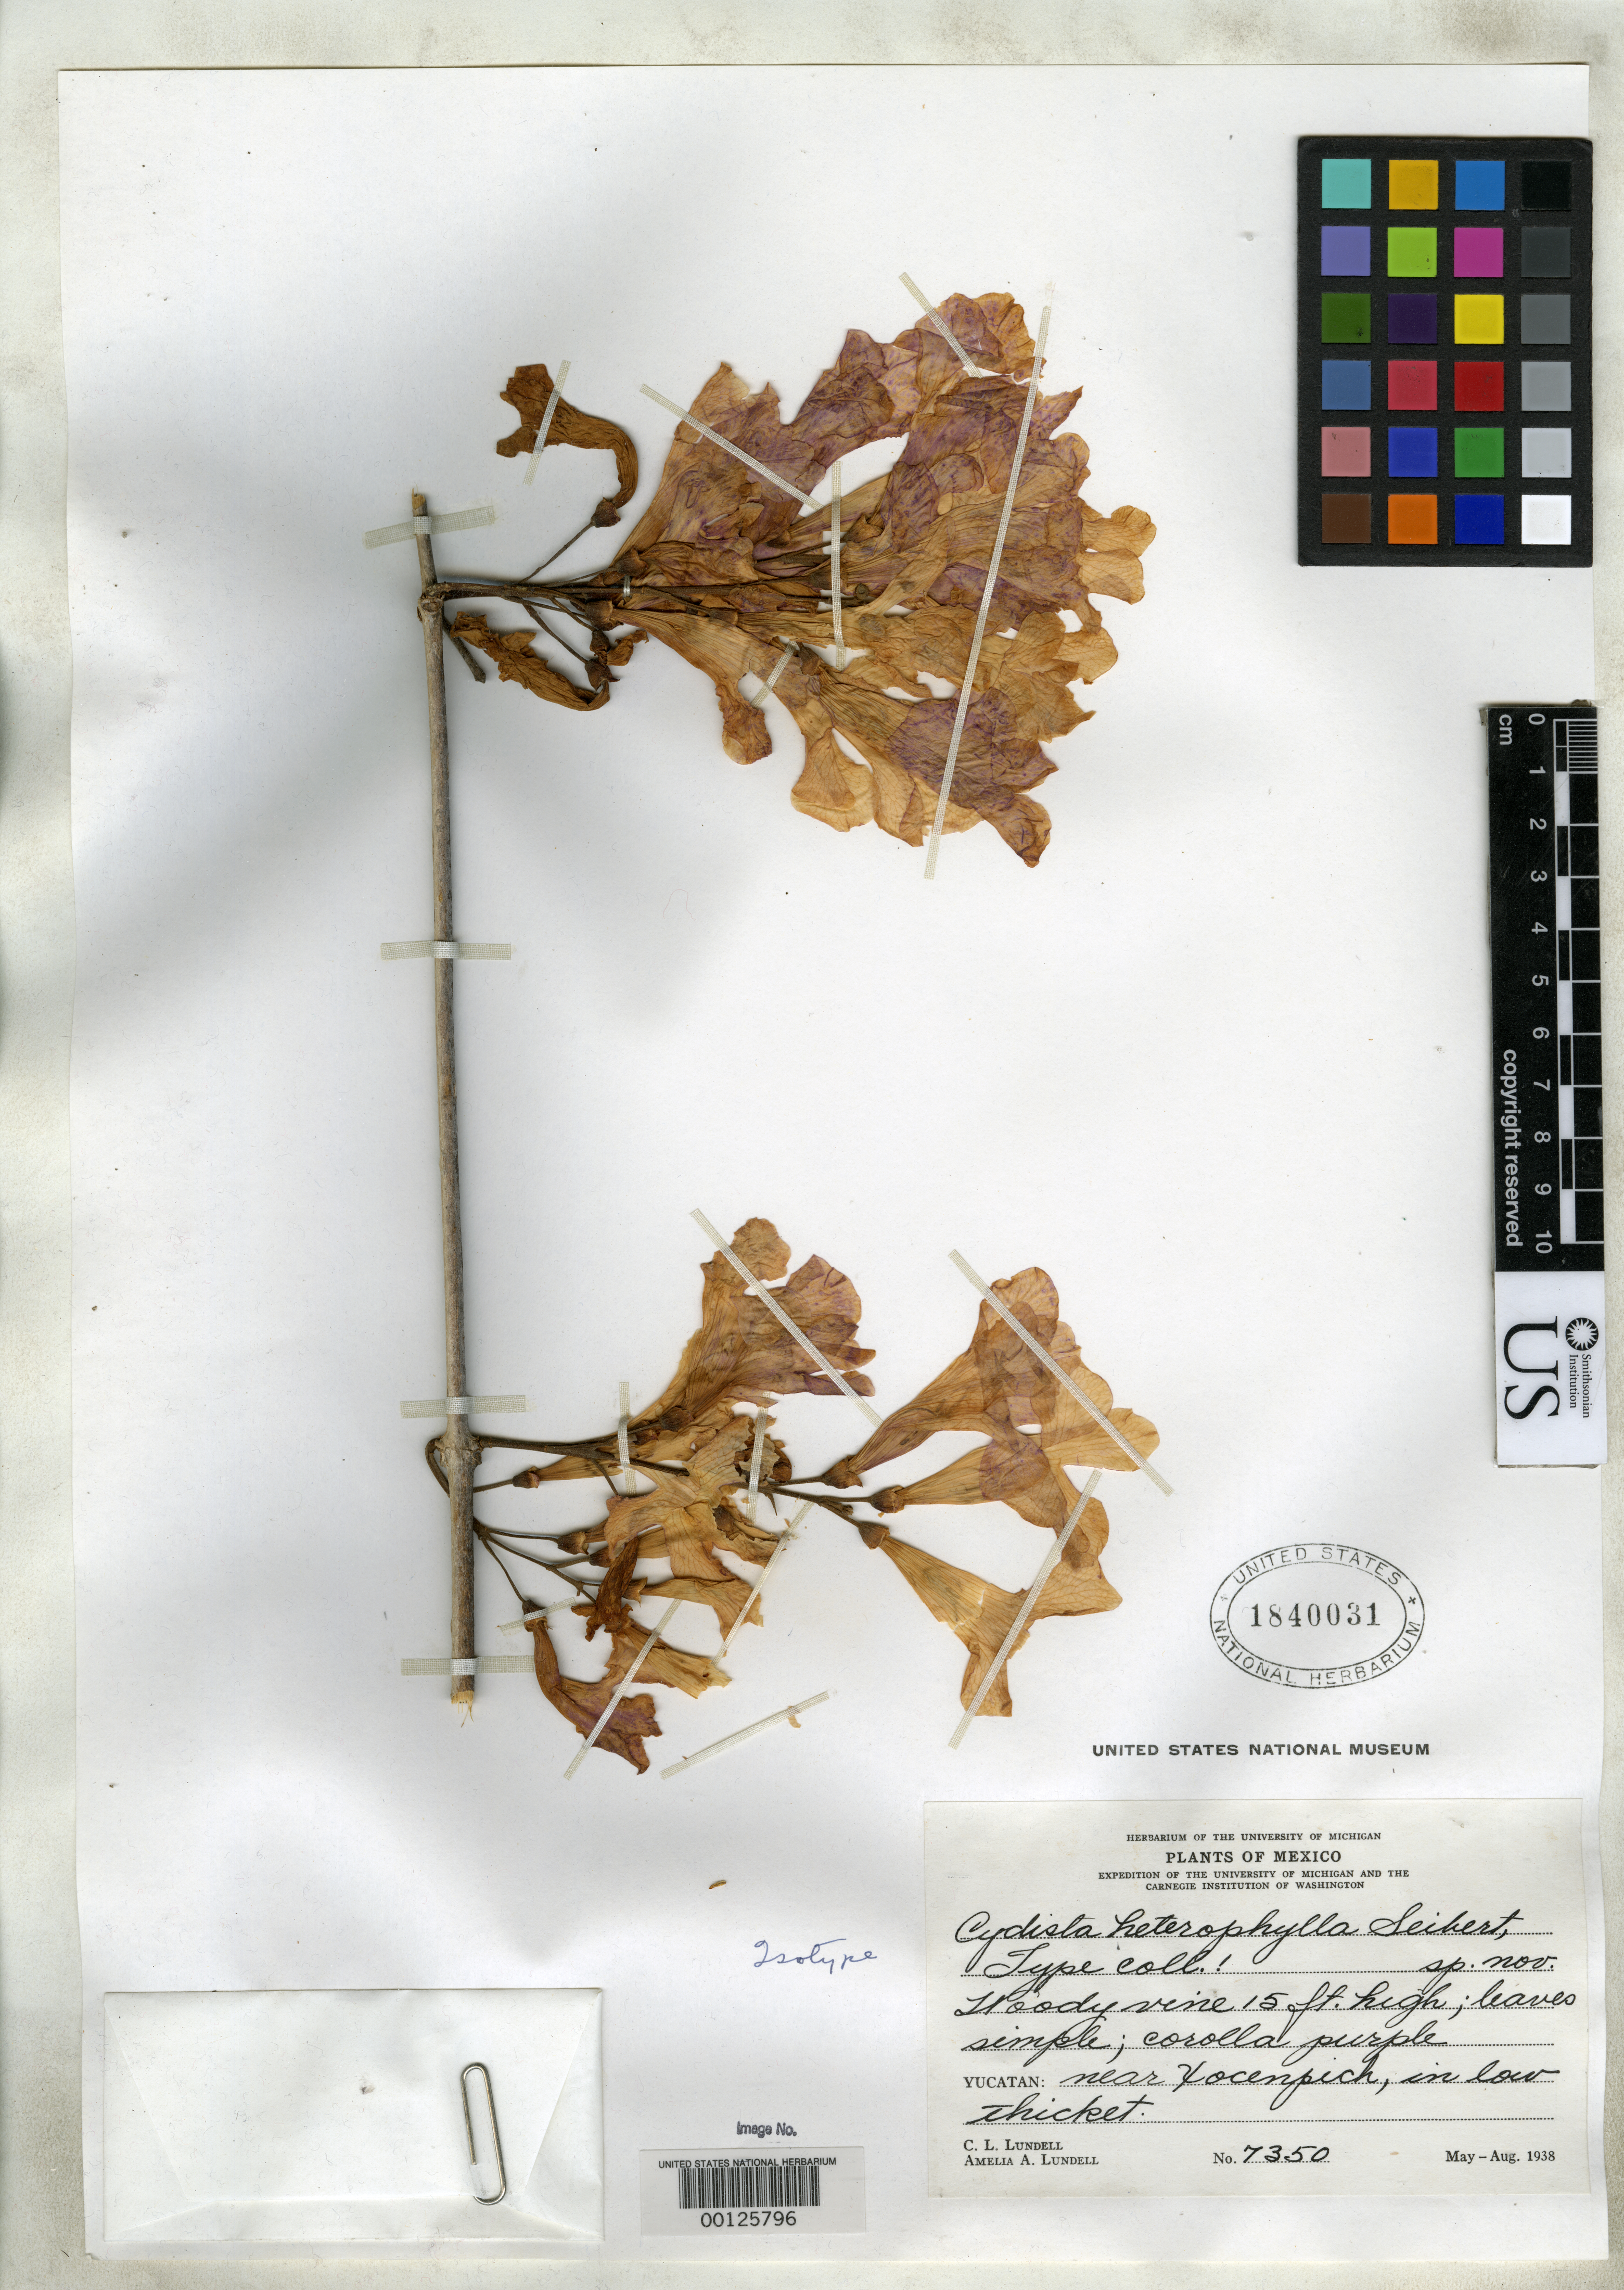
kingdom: Plantae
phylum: Tracheophyta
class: Magnoliopsida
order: Lamiales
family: Bignoniaceae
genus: Cydista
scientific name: Cydista heterophylla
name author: Seibert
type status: Isotype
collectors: C. L. Lundell & A. A. Lundell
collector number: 7350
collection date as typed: May 1938 to -- Aug 1938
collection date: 1938-05/1938-08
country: Mexico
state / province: Yucatán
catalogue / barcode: US 1840031